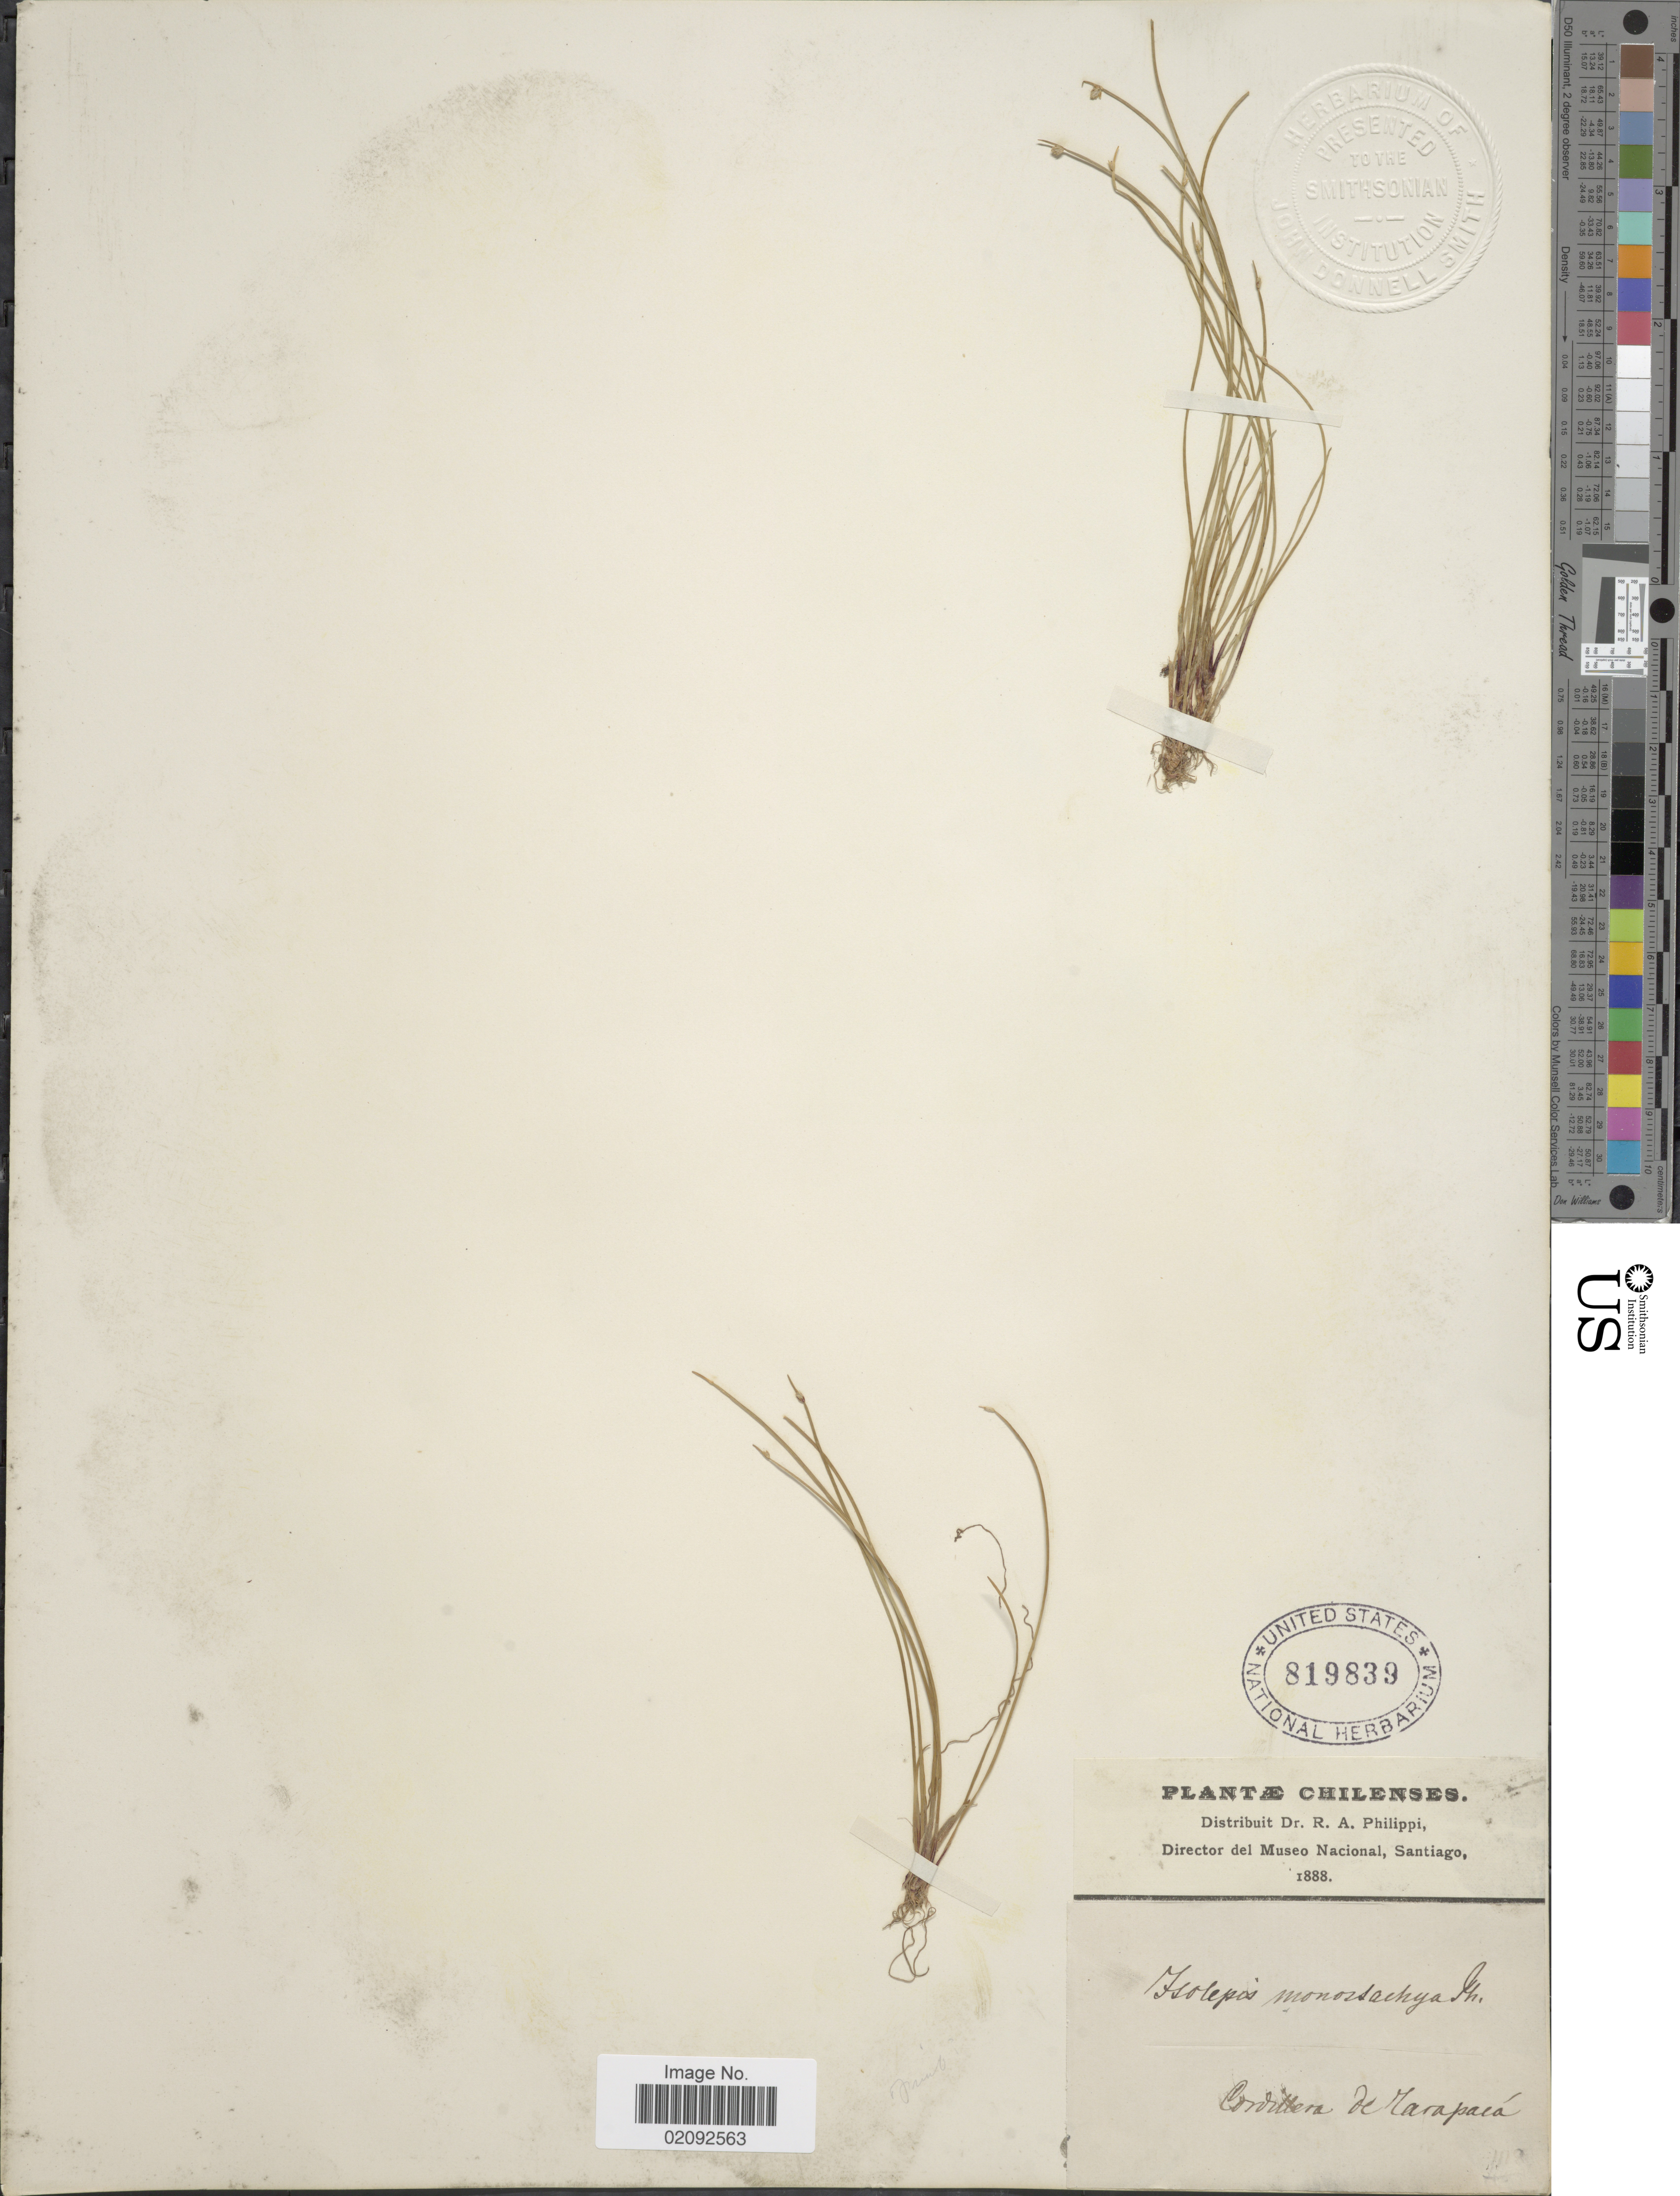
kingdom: Plantae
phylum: Tracheophyta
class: Liliopsida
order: Poales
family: Cyperaceae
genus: Isolepis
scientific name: Isolepis cernua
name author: (Vahl) Roem. & Schult.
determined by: Strong, Mark T., (BOT), Smithsonian Institution - National Museum of Natural History (UNITED STATES)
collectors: R. A. Philippi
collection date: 1888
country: Chile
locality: Cordillera de Tarapaca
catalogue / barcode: US 819839